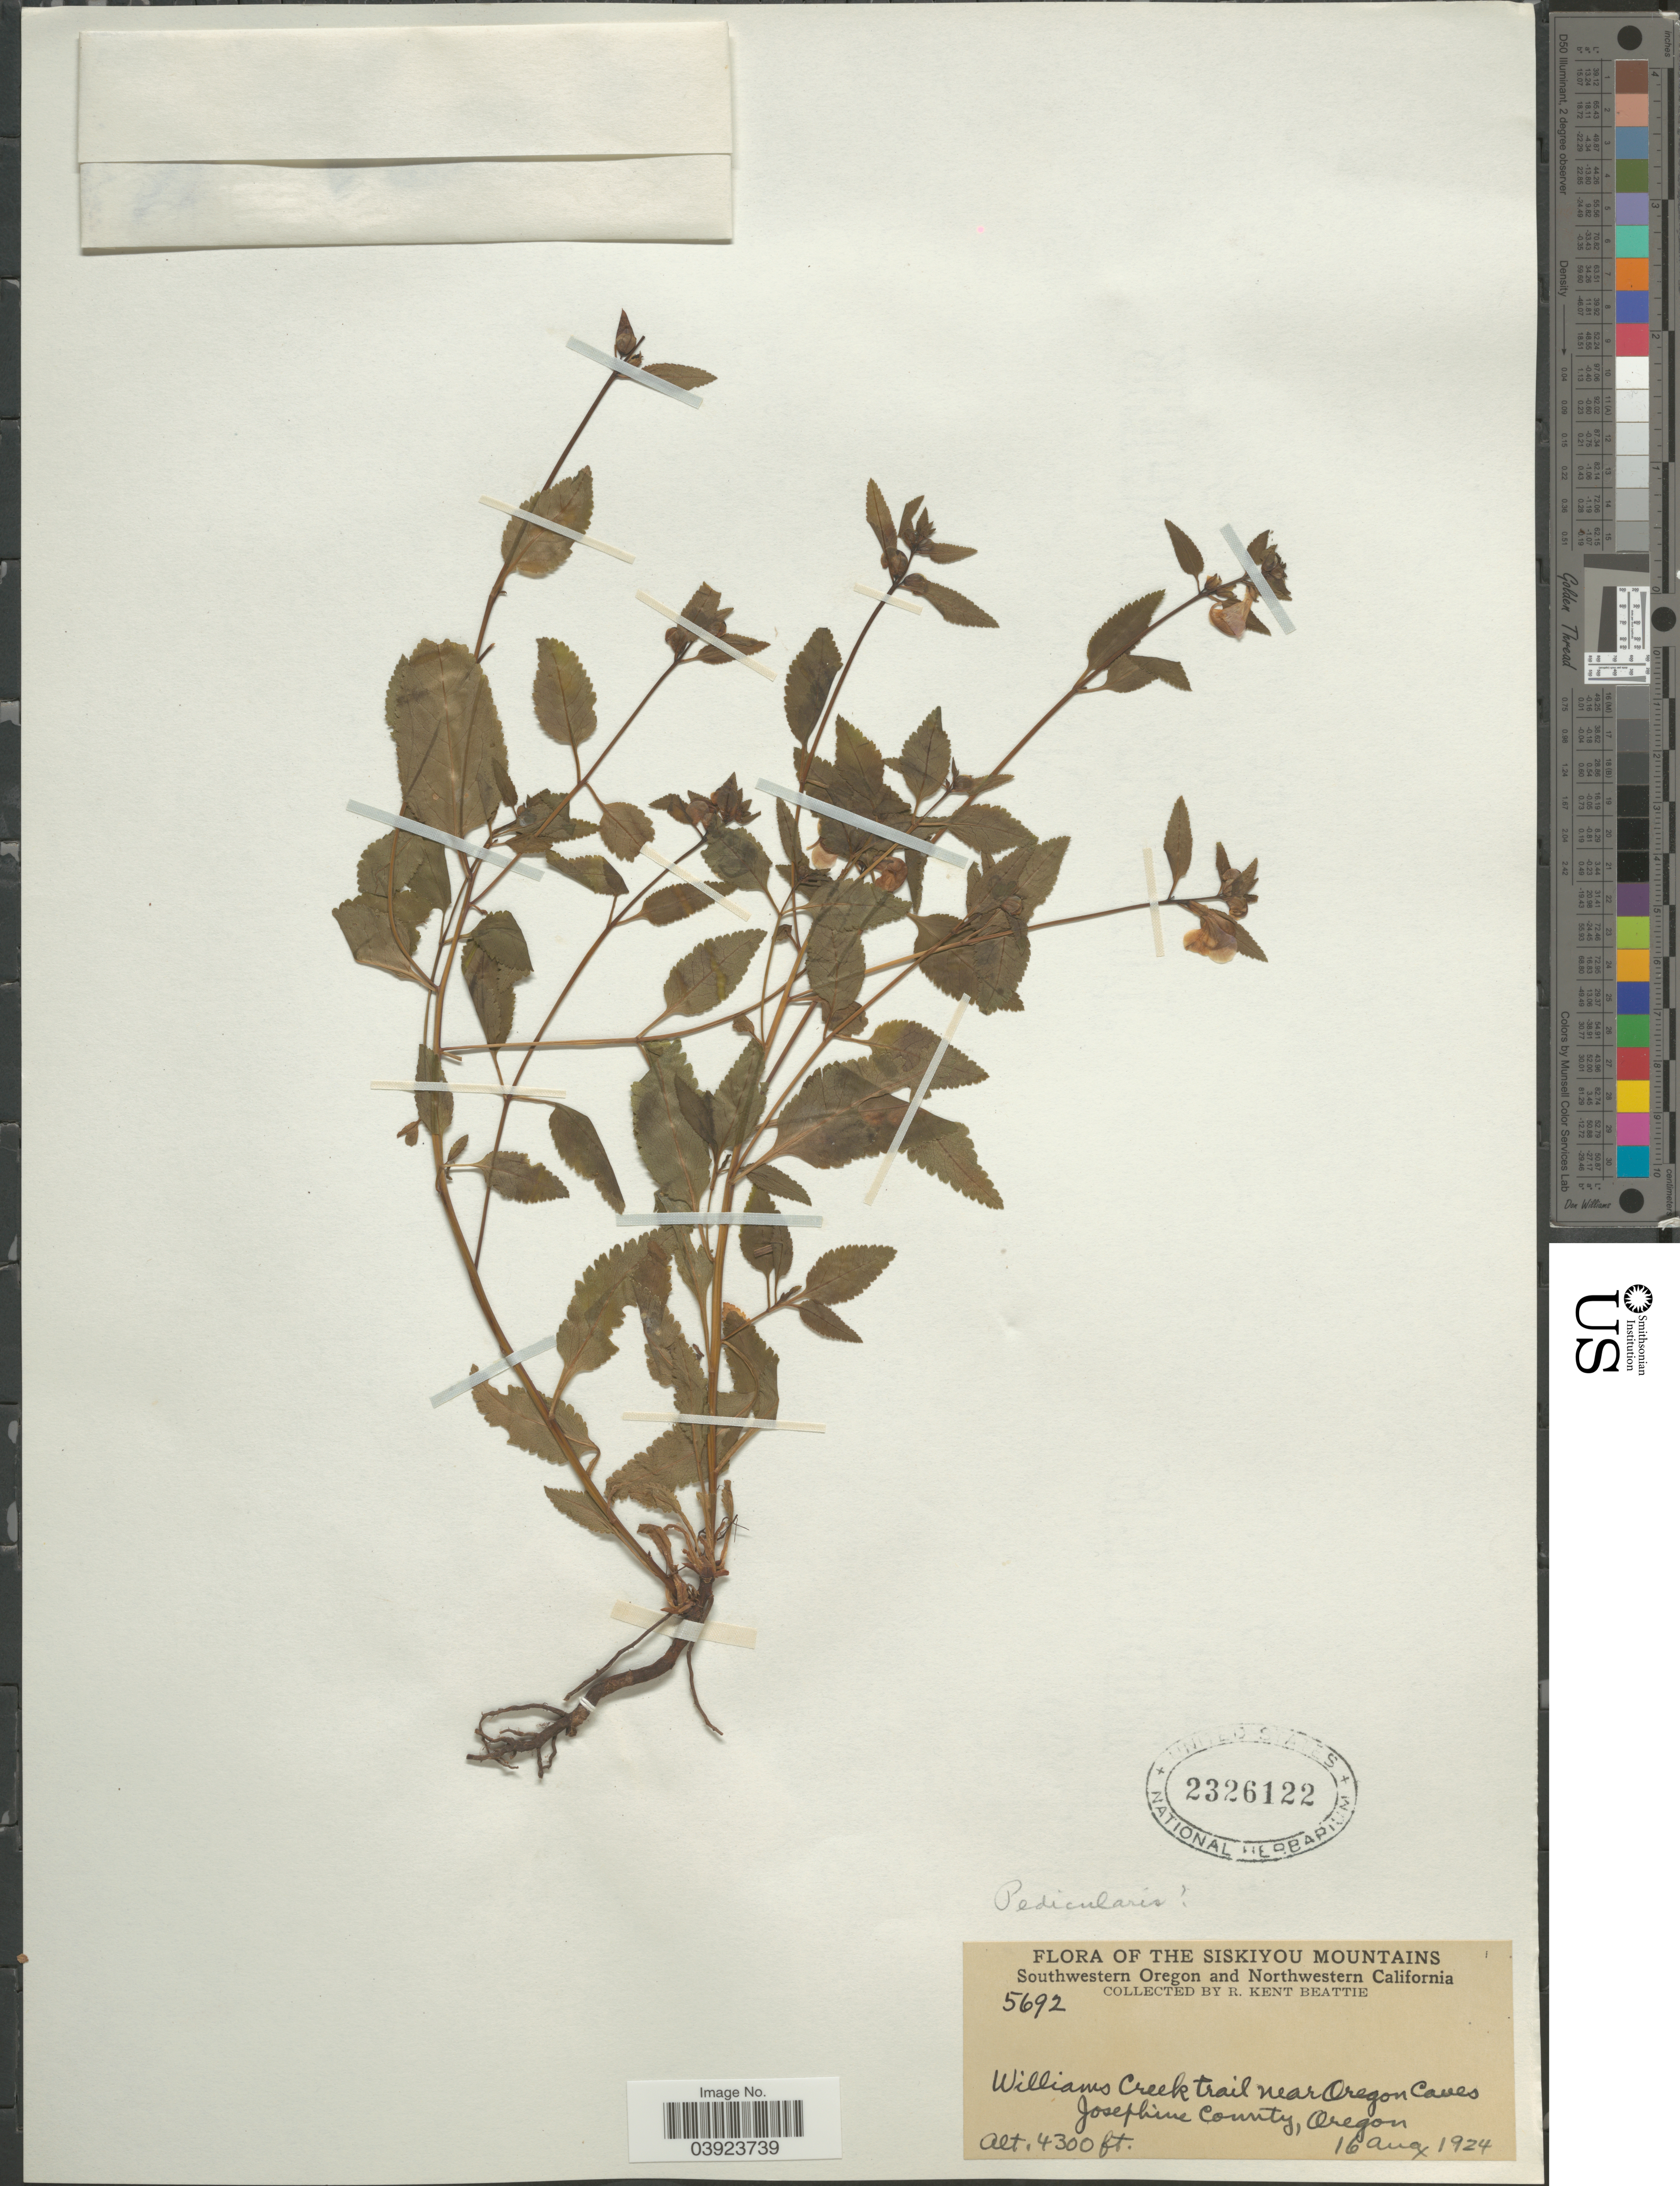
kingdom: Plantae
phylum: Tracheophyta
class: Magnoliopsida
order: Lamiales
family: Orobanchaceae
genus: Pedicularis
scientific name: Pedicularis sp.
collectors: R. K. Beattie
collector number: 5692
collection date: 1924-08-16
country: United States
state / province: Oregon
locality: Siskiyou Mountains. Southwestern Oregon. Williams Creek trail near Oregon Caves. Josephine County.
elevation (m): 1311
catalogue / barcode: US 2326122